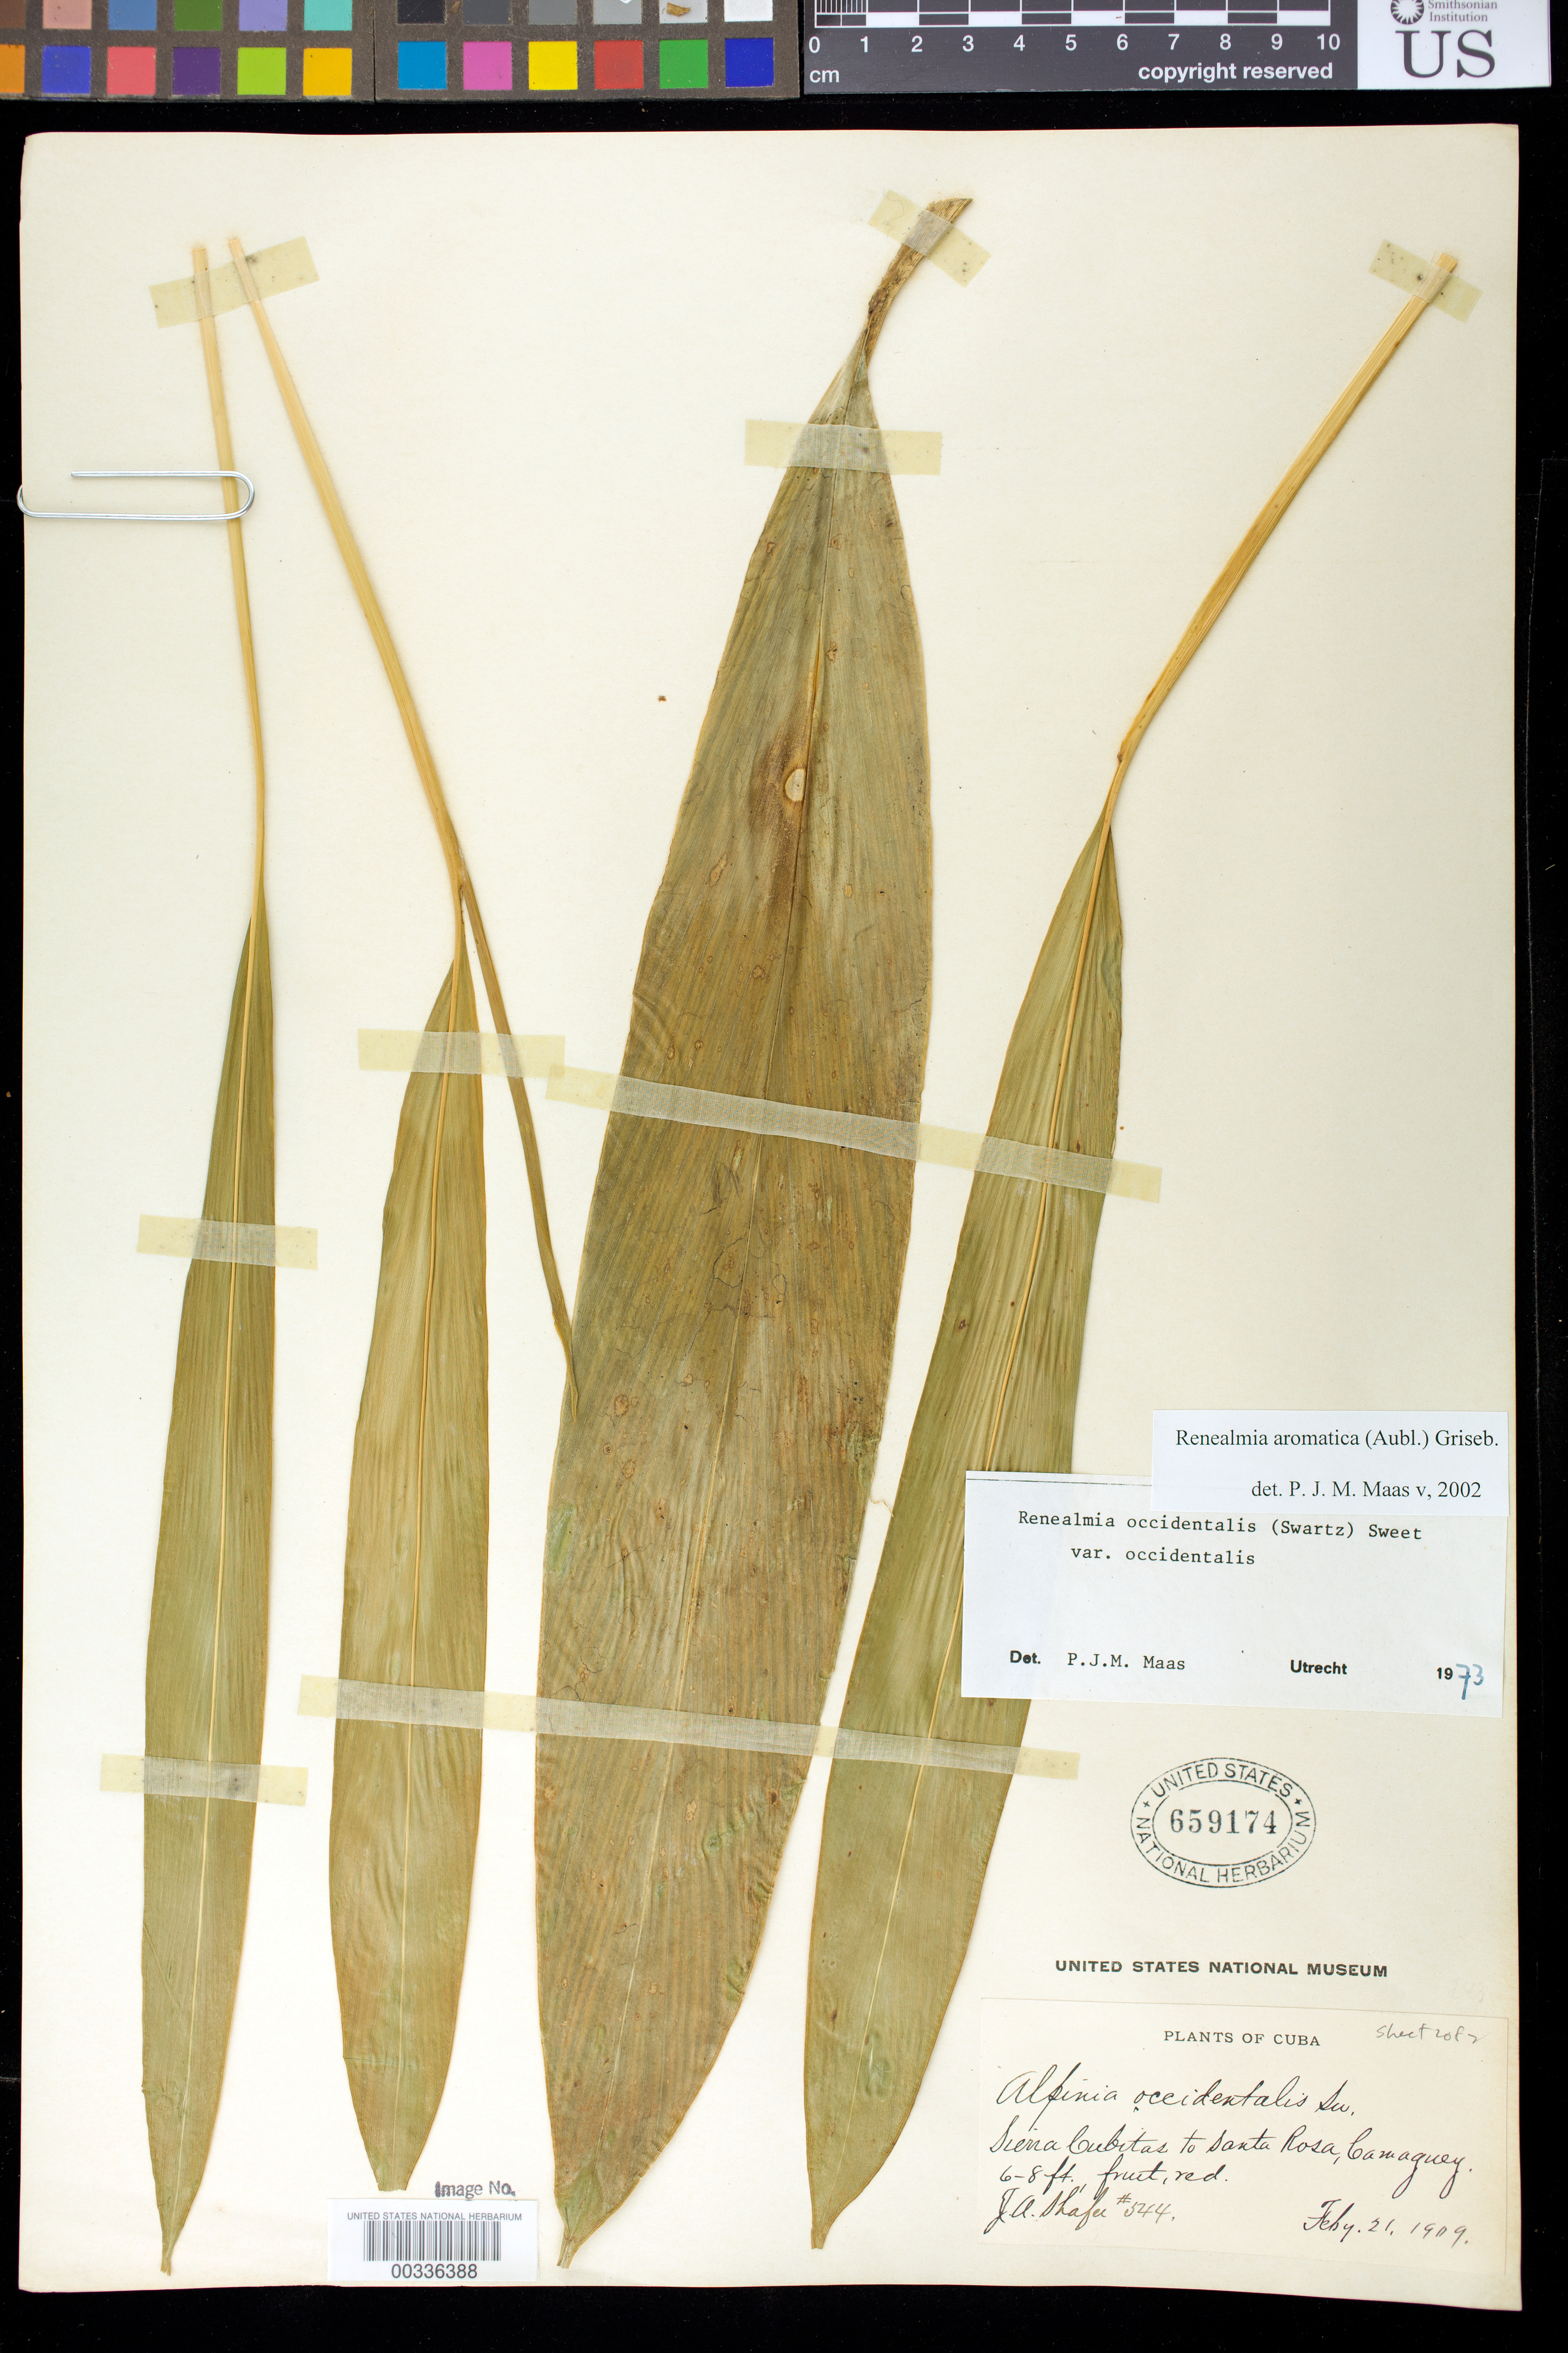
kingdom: Plantae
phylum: Tracheophyta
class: Liliopsida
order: Zingiberales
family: Zingiberaceae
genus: Renealmia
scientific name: Renealmia aromatica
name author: (Aubl.) Griseb.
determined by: Maas, Paul J. M.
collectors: J. A. Shafer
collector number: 544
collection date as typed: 21 Feb 1909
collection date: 1909-02-21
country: Cuba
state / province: Camagüey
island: Greater Antilles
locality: Sierra Cubitas to Santa Rosa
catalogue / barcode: US 659174